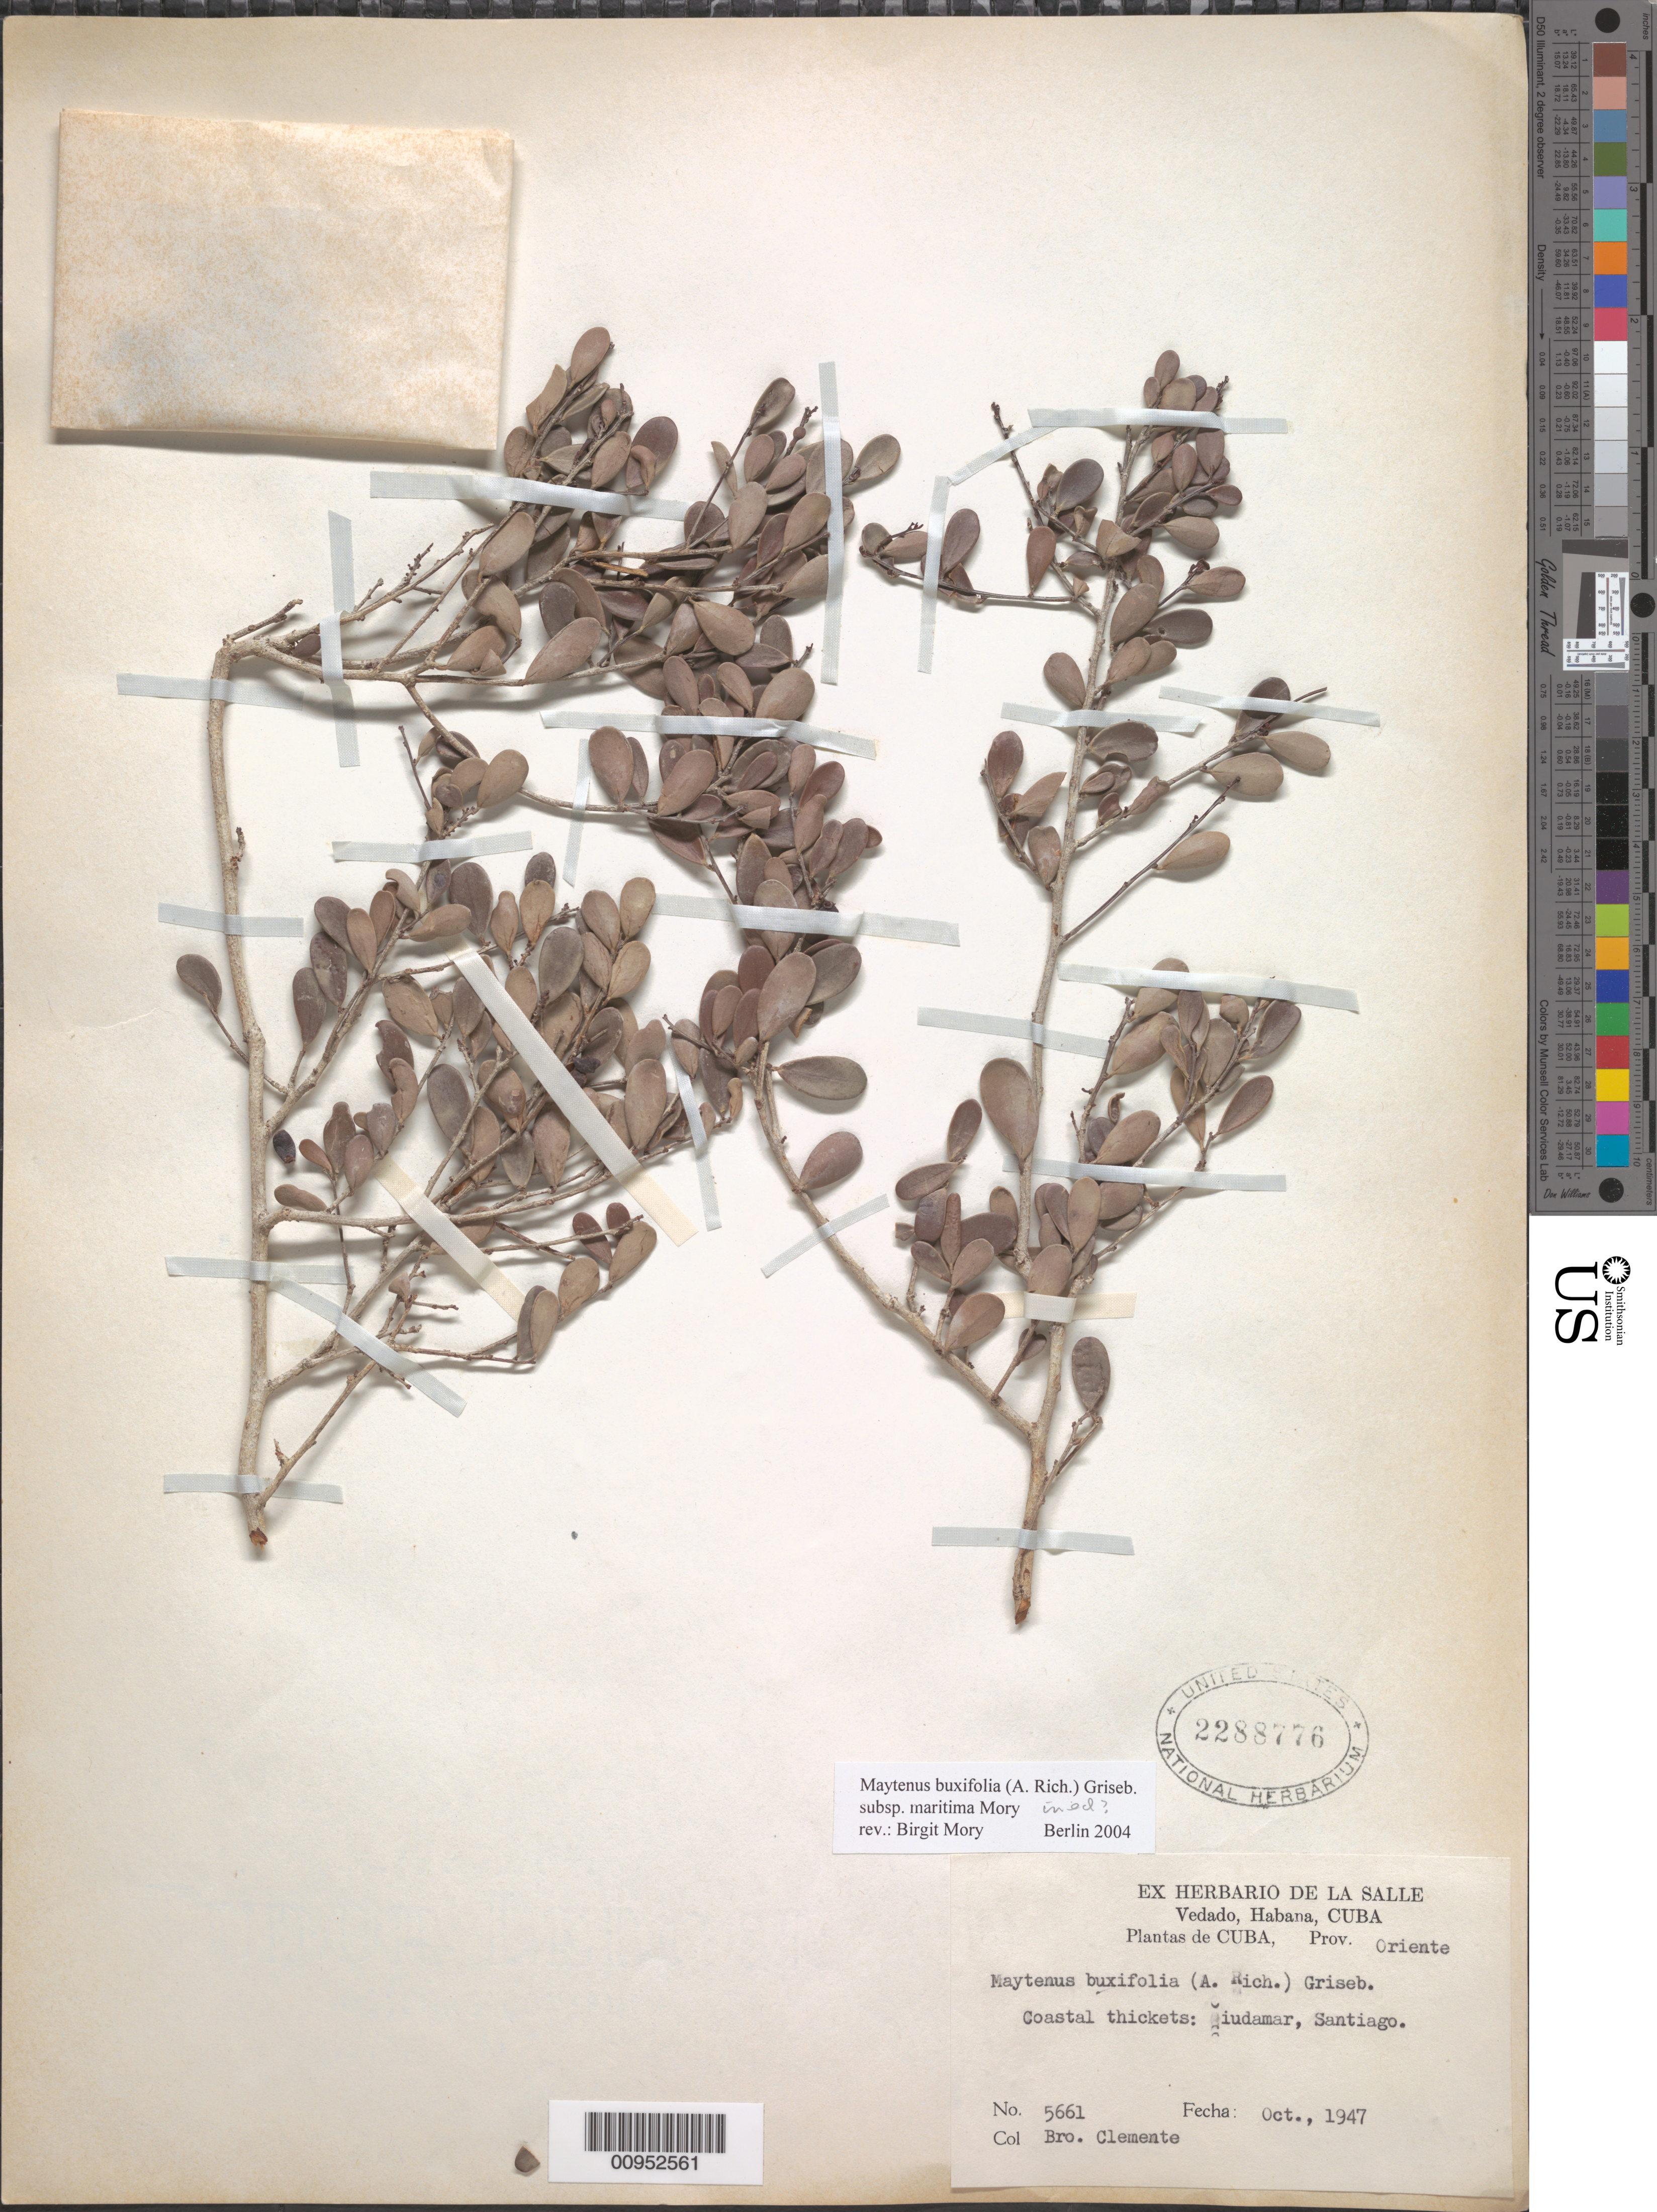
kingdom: Plantae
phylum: Tracheophyta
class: Magnoliopsida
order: Celastrales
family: Celastraceae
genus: Maytenus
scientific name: Maytenus buxifolia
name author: (A. Rich.) Griseb.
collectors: Bro. Clemente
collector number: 5661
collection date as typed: Oct 1947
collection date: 1947-10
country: Cuba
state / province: Santiago de Cuba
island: Cuba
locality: Ciudamar, Santiago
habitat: Coastal thickets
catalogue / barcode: US 2288776